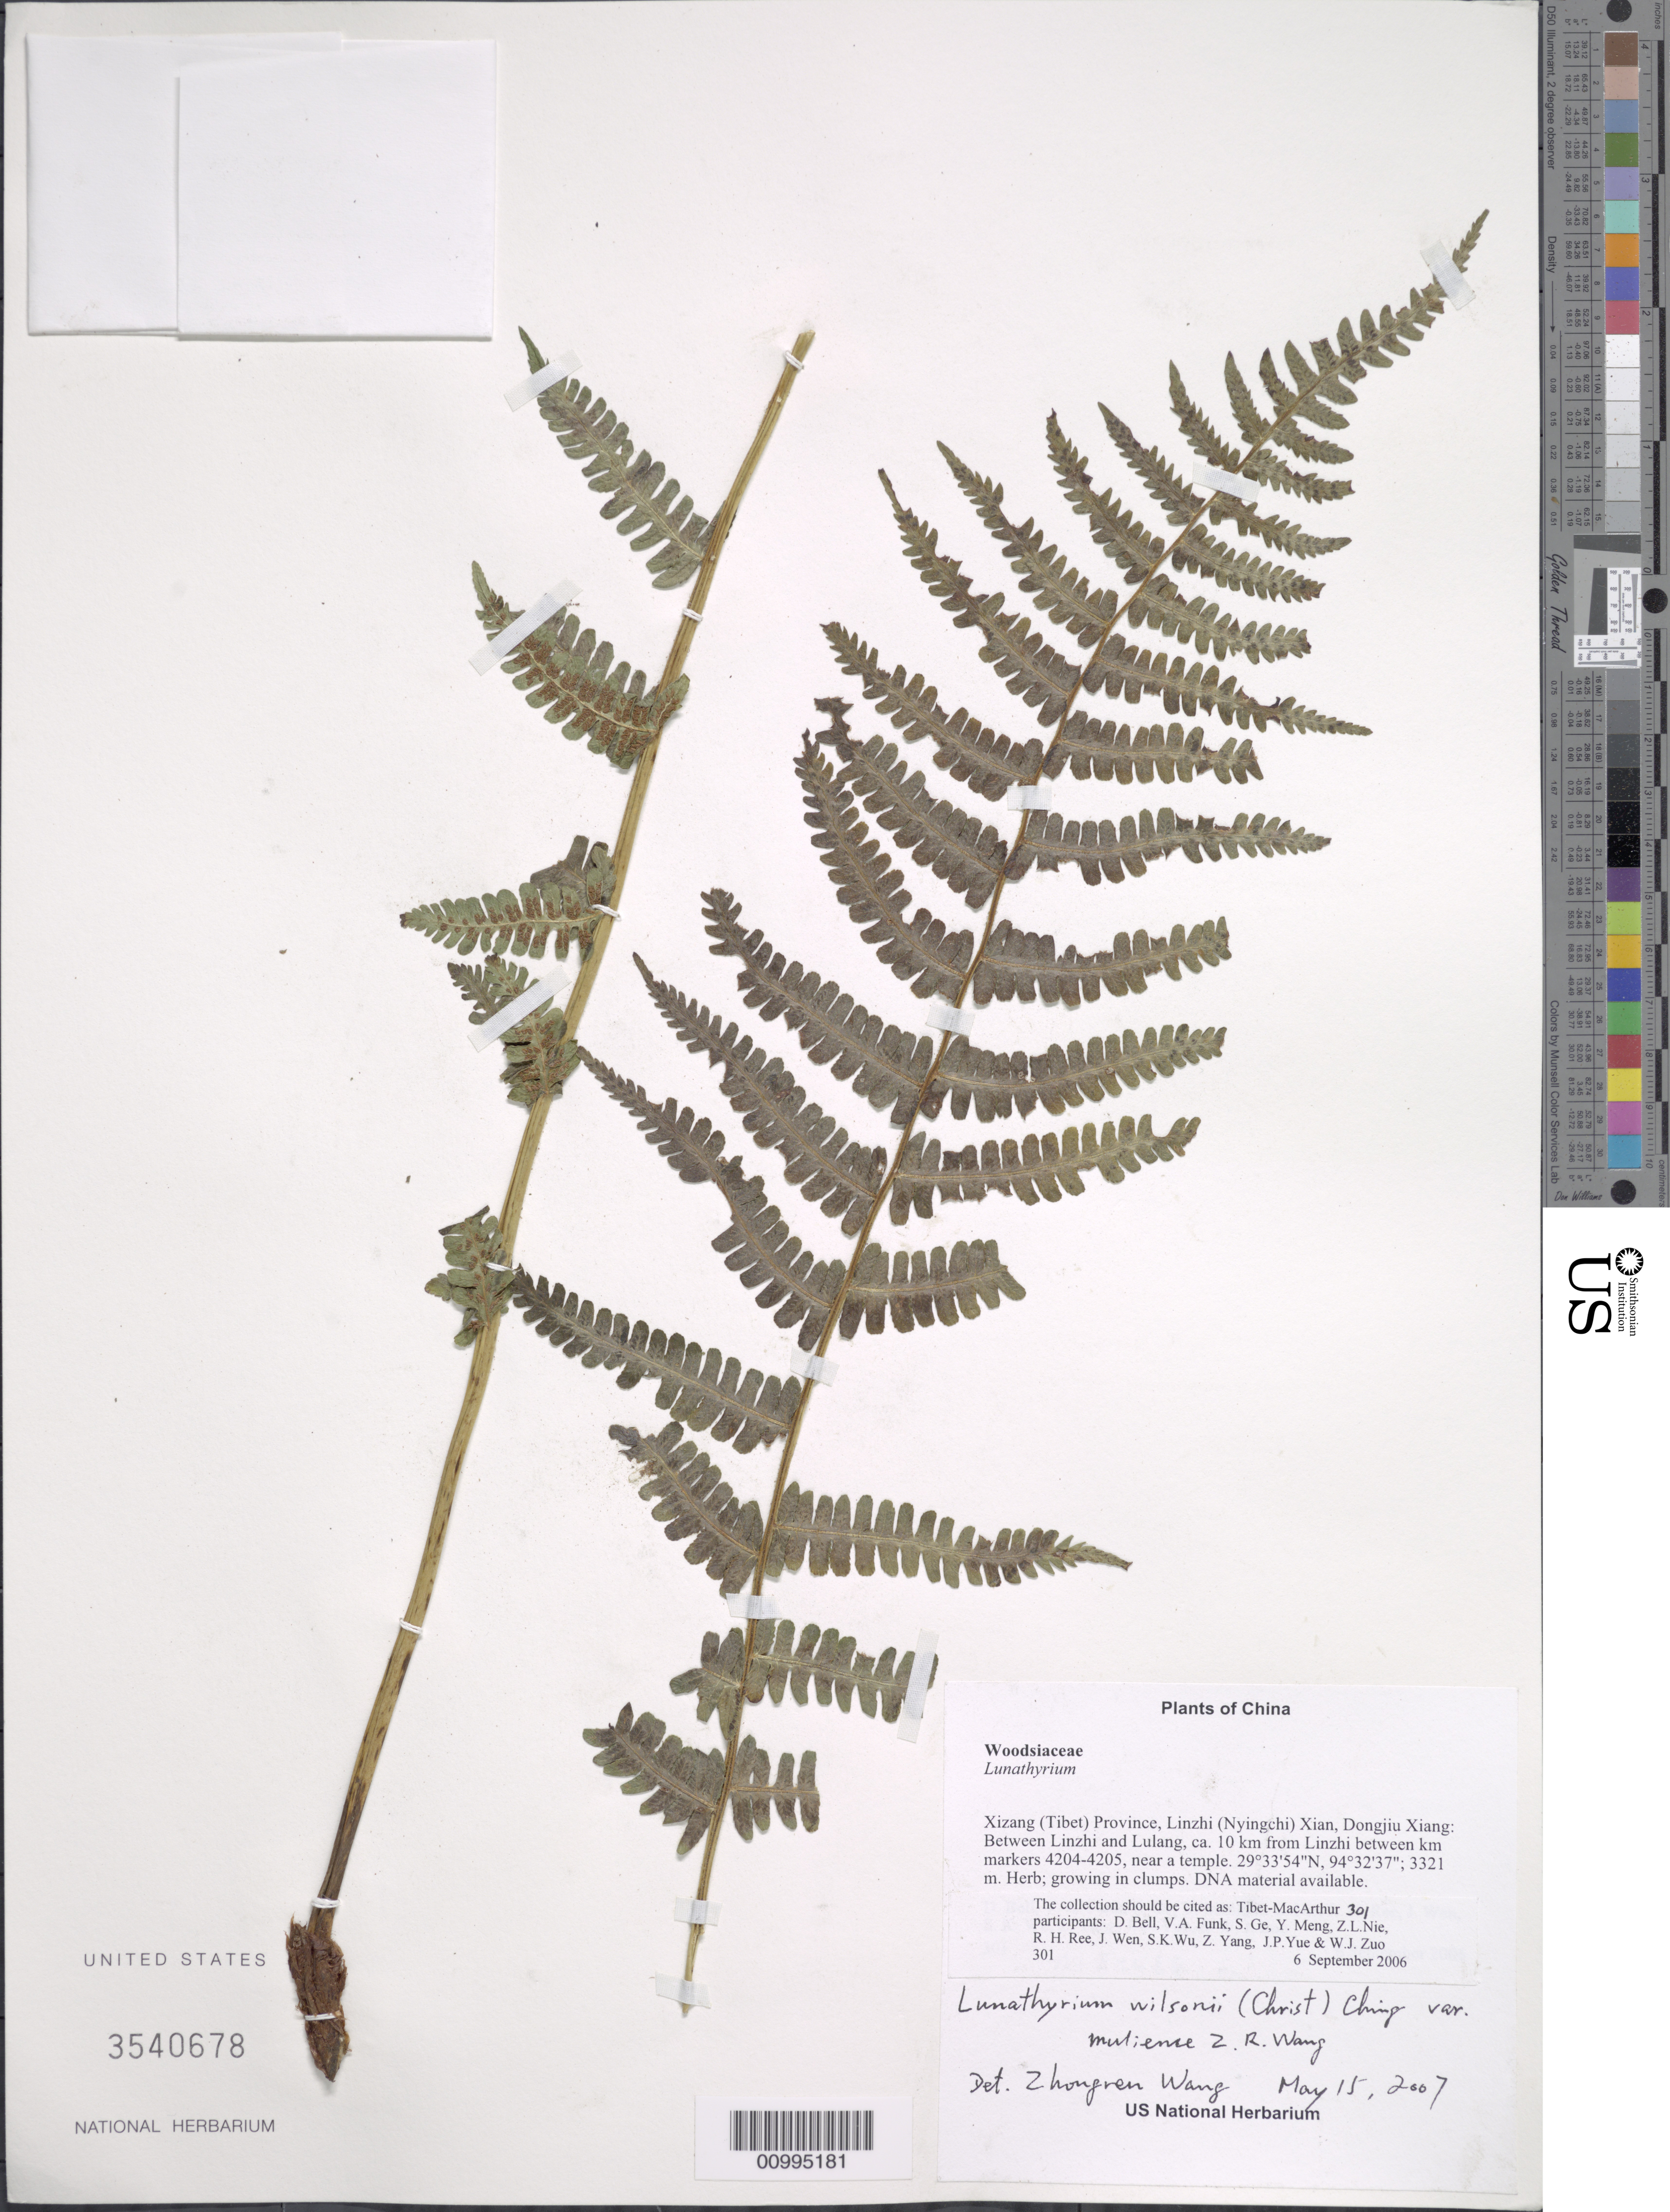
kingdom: Plantae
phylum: Tracheophyta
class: Polypodiopsida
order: Polypodiales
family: Athyriaceae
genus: Deparia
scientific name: Deparia wilsonii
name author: (Christ) X.C. Zhang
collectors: Tibet-MacArthur, D. A. Bell, V. Funk, S. Ge, Y. Meng, Z. Nie, R. Ree, J. Wen, S. K. Wu, Z. Yang, J. Yue & W. Zuo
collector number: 301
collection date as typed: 06 Sep 2006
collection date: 2006-09-06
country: China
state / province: Xizang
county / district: Linzhi (Nyingchi) Xian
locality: Dongjiu Xiang. Between Linzhi and Lulang, ca. 10 km from Linzhi between km markers 4204-4205, near a temple.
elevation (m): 3321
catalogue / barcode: US 3540678